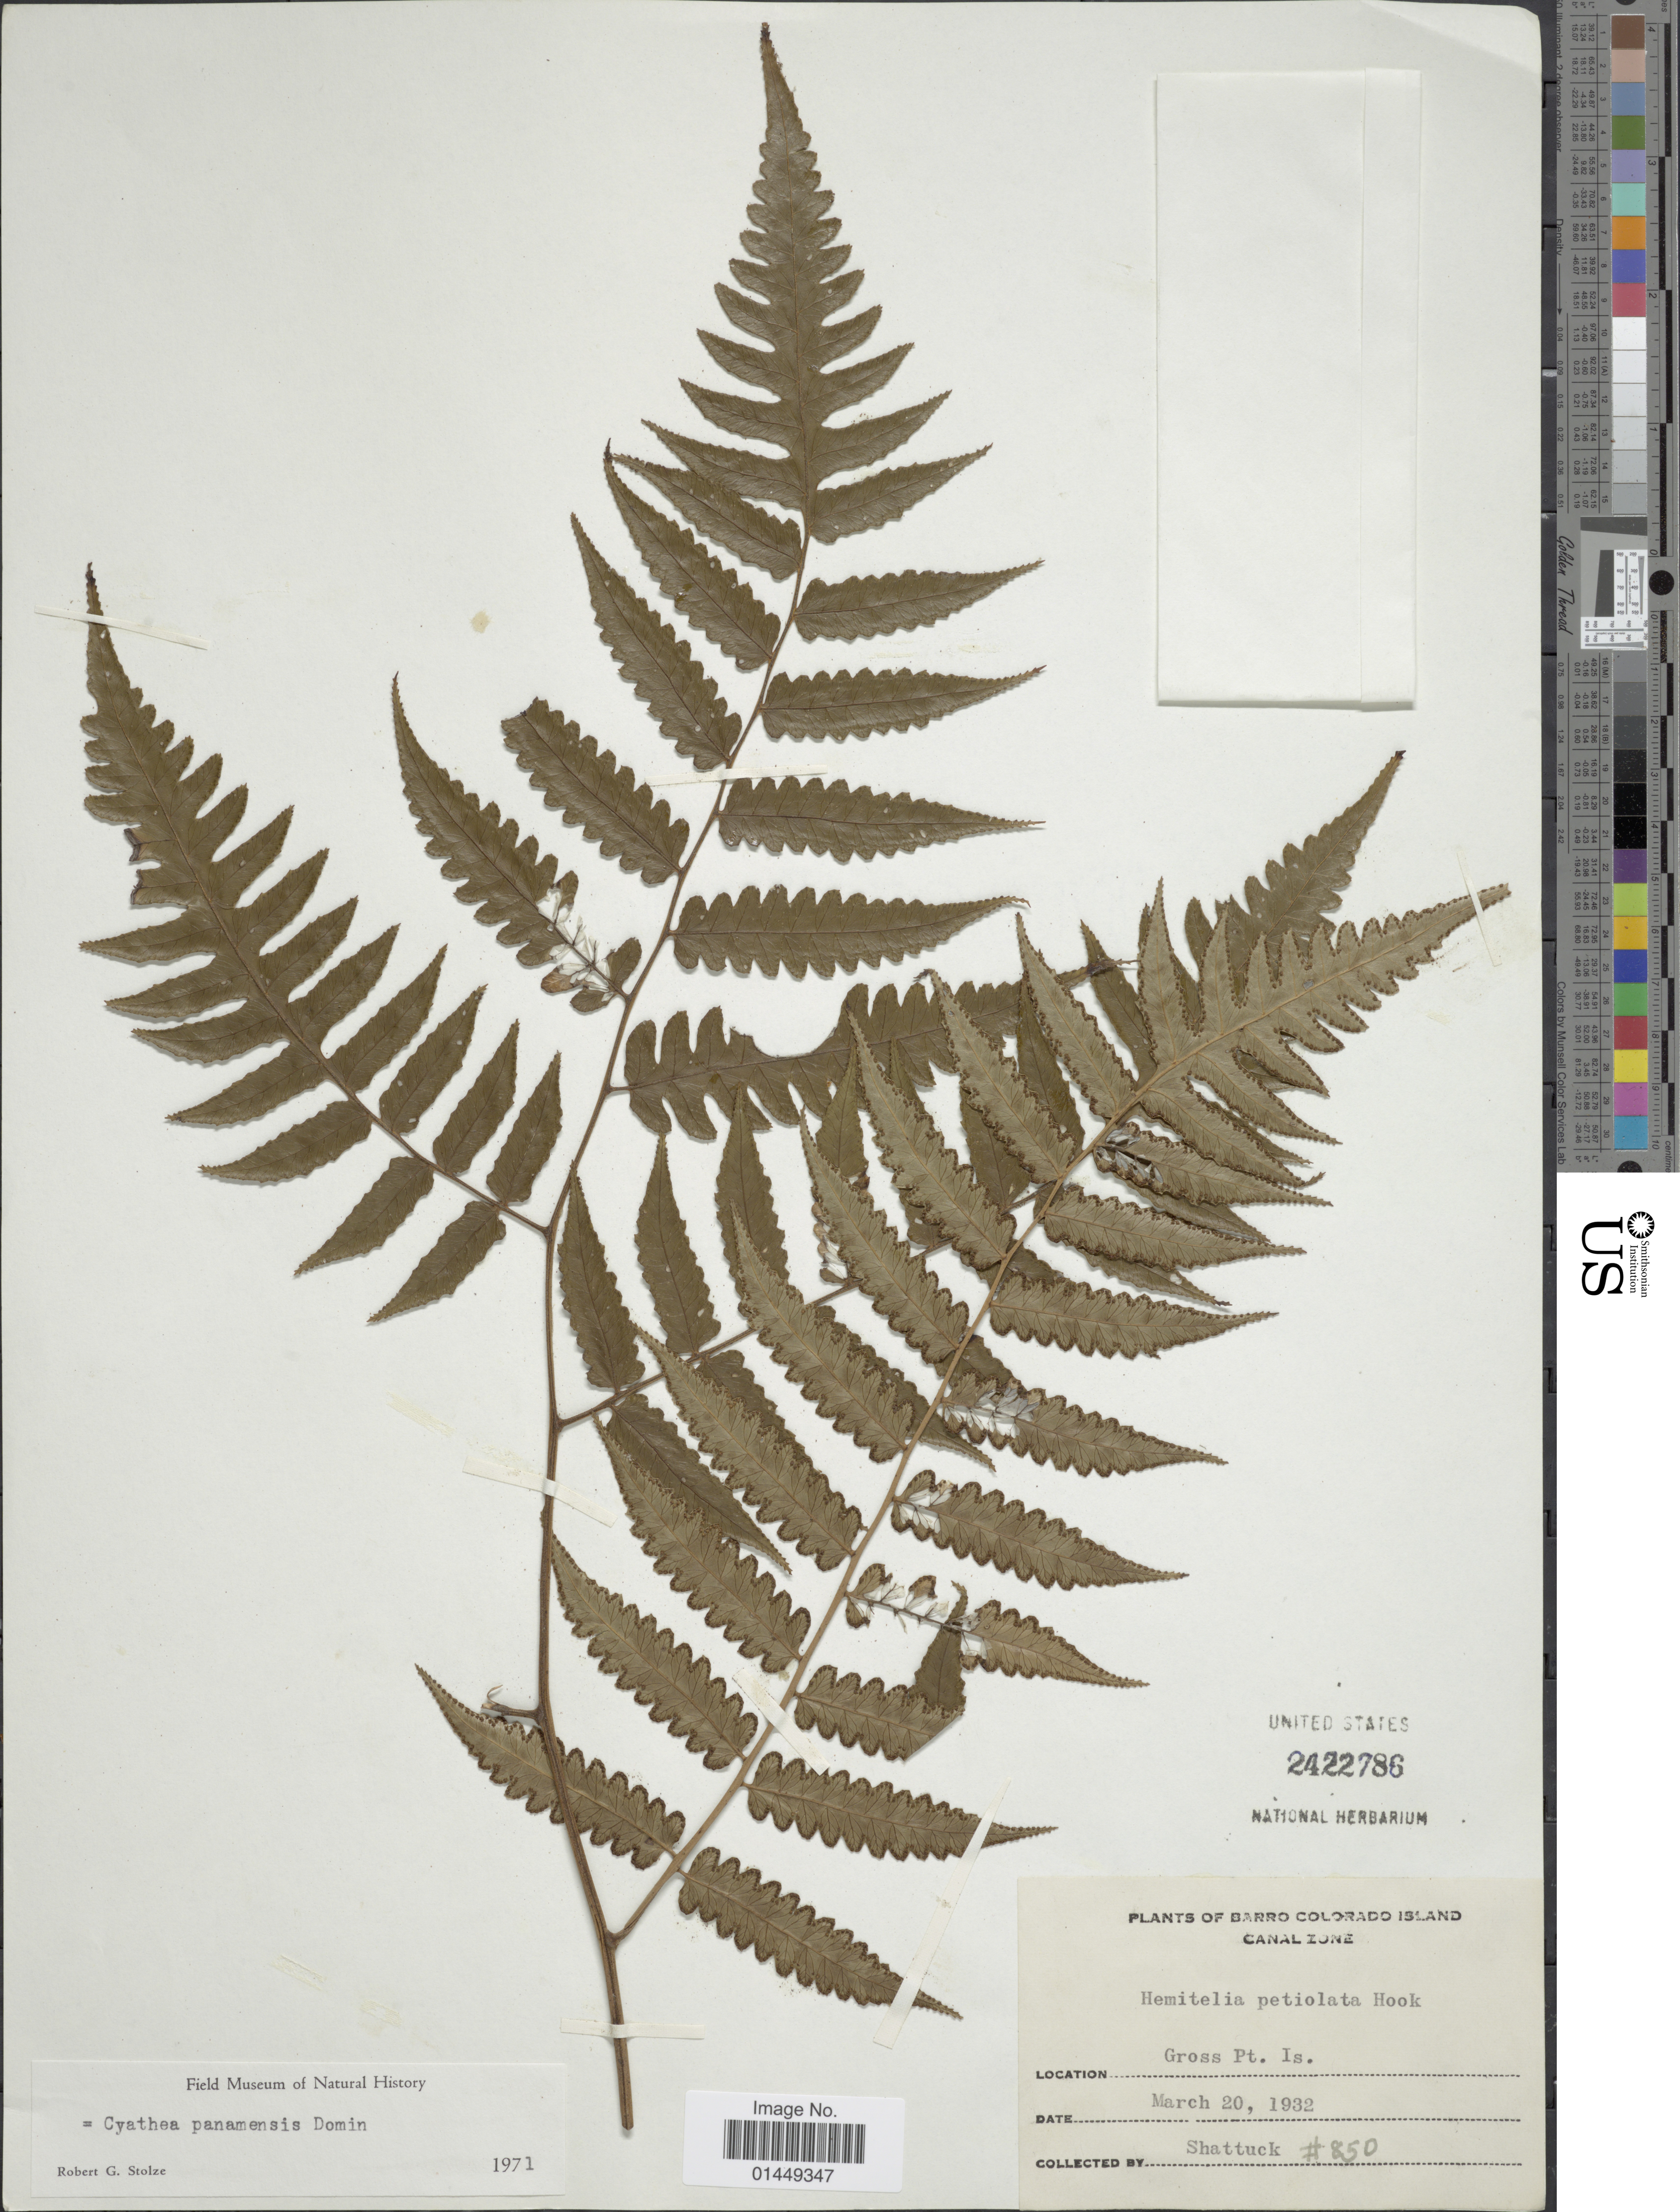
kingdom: Plantae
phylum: Tracheophyta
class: Polypodiopsida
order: Cyatheales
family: Cyatheaceae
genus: Cyathea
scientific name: Cyathea petiolata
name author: (Hook.) R.M. Tryon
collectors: Shattuck, --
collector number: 850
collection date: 1932-03-20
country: Panama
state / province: Panamá Oeste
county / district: Canal Zone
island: Barro Colorado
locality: Barro Colorado Island. Canal Zone. Gross Pt. Is.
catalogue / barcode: US 2422786